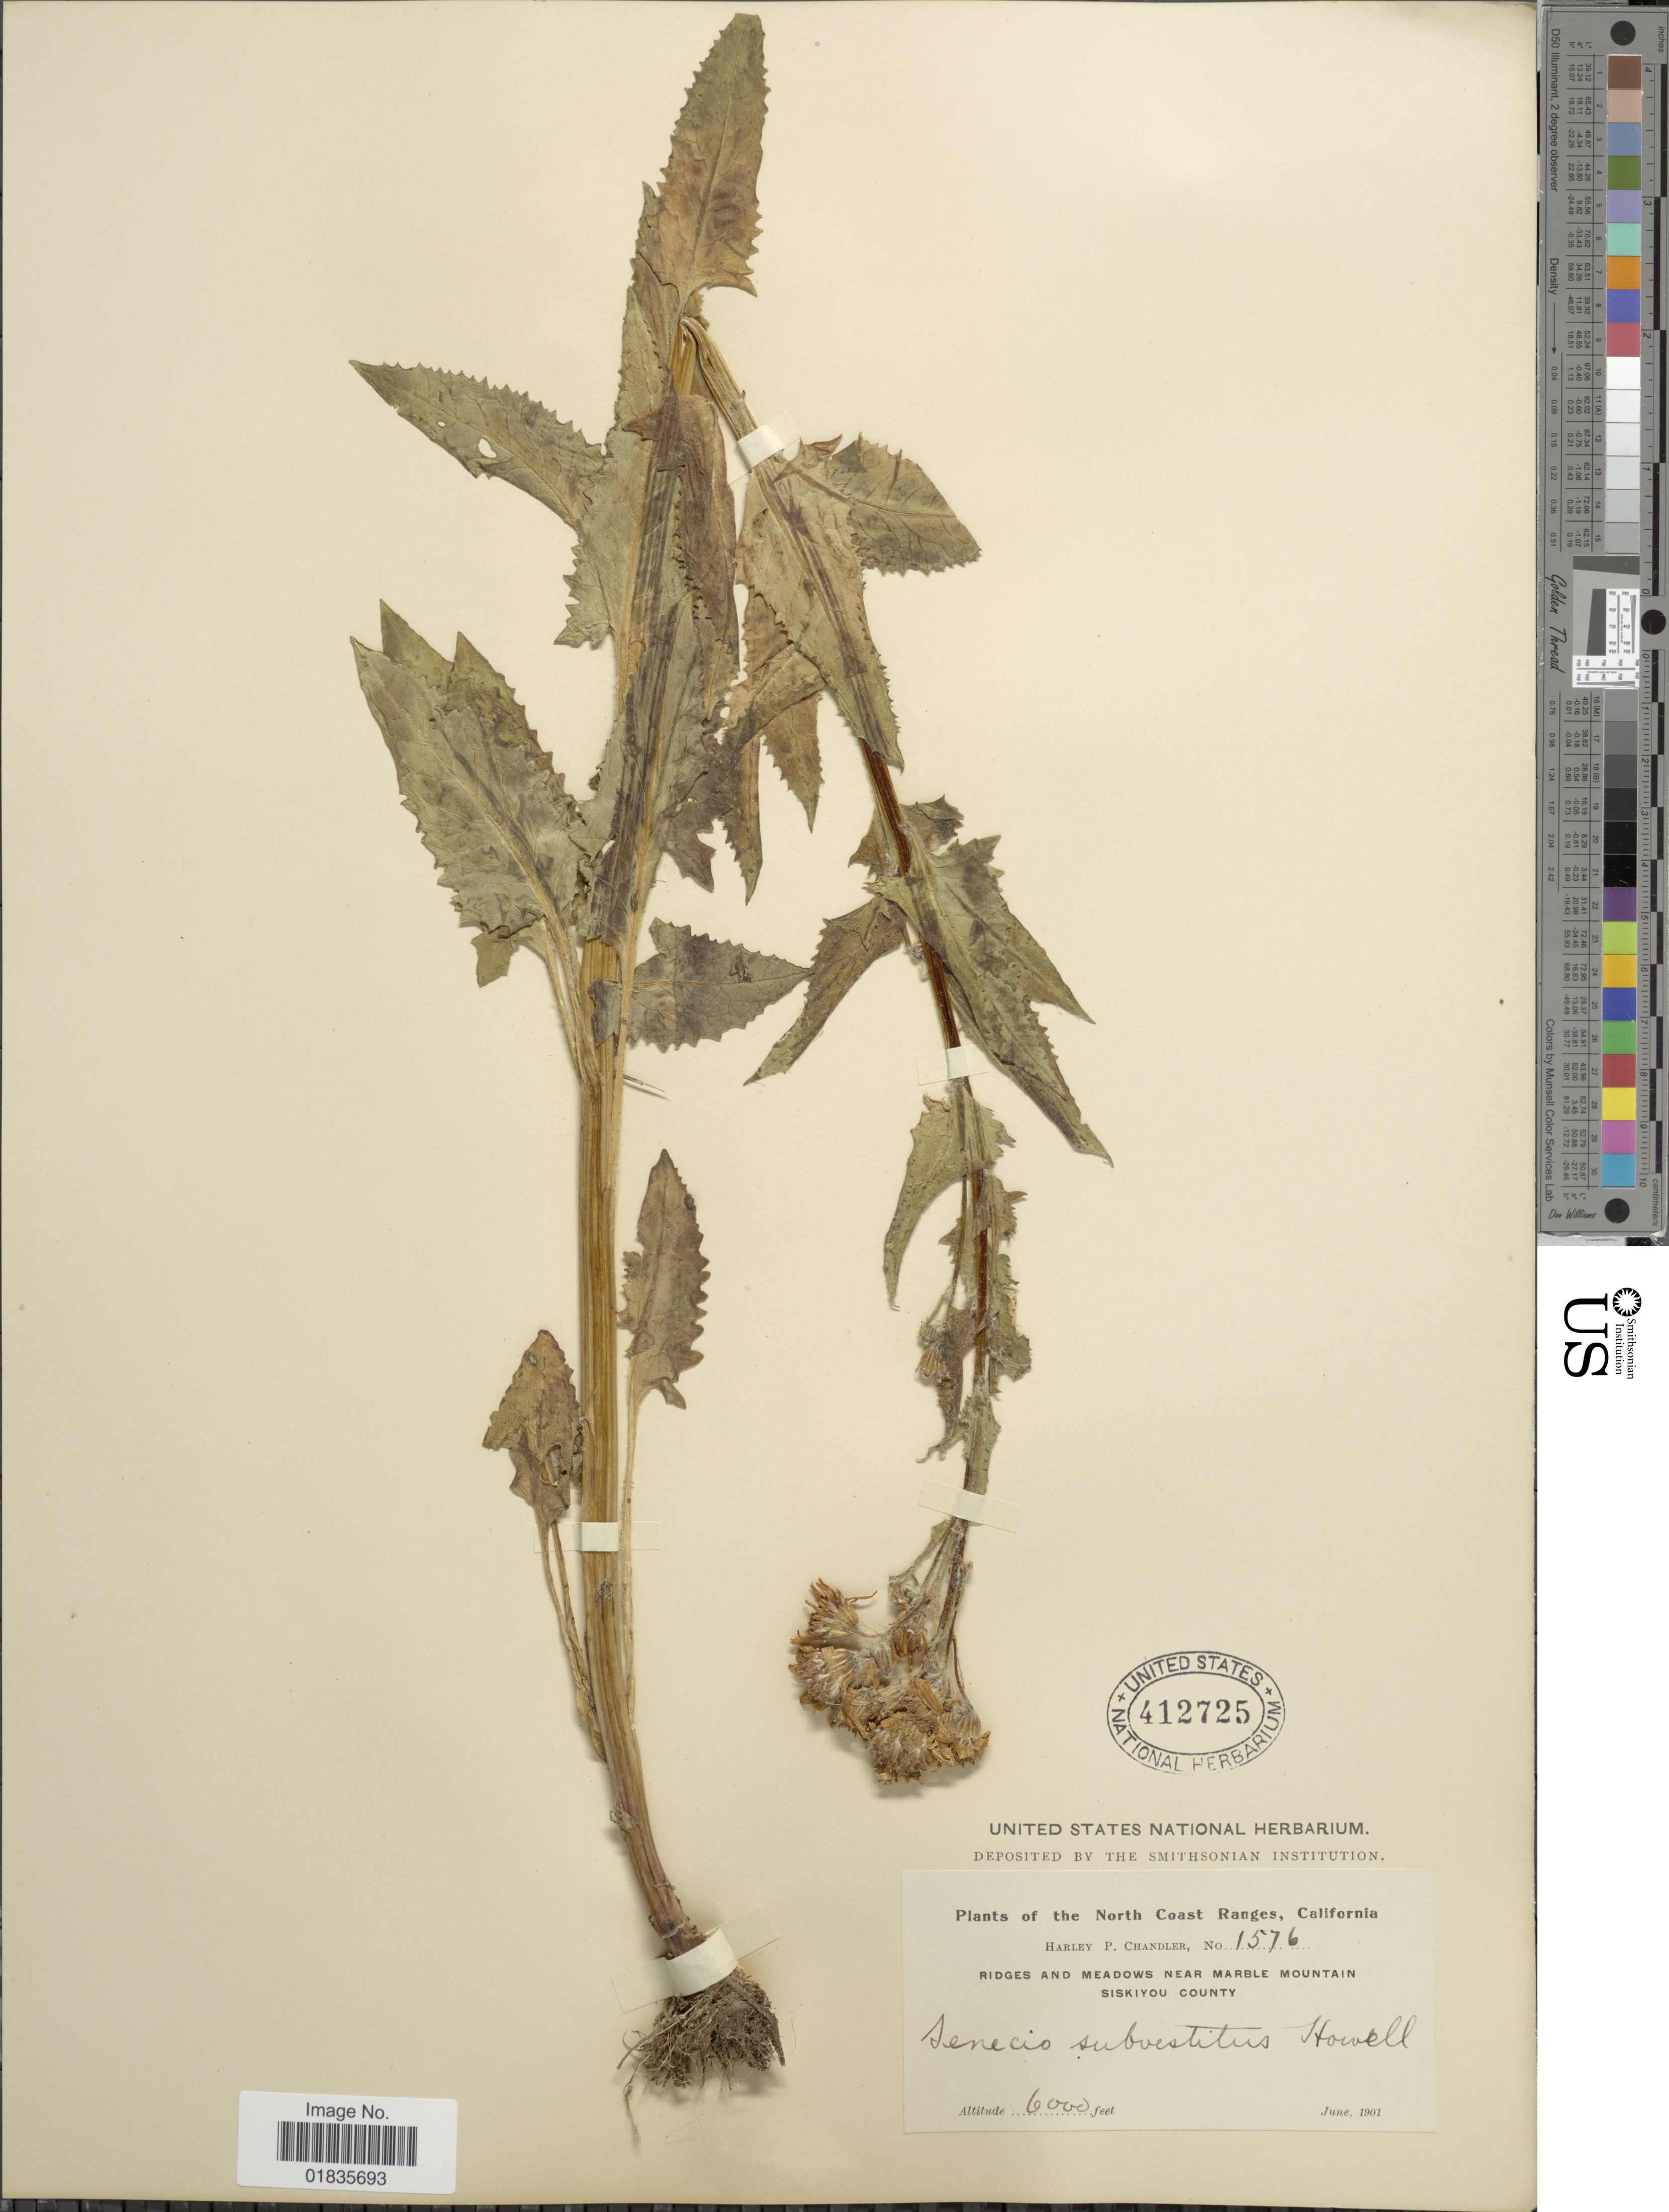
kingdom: Plantae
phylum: Tracheophyta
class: Magnoliopsida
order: Asterales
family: Asteraceae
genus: Senecio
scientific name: Senecio tricephalus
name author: Klatt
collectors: H. Chandler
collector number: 1576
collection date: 1901-06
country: United States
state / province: California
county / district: Siskiyou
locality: North Coast Ranges, ridges and meadows near Marble Mountain, Siskiyou County.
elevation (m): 1829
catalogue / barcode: US 412725